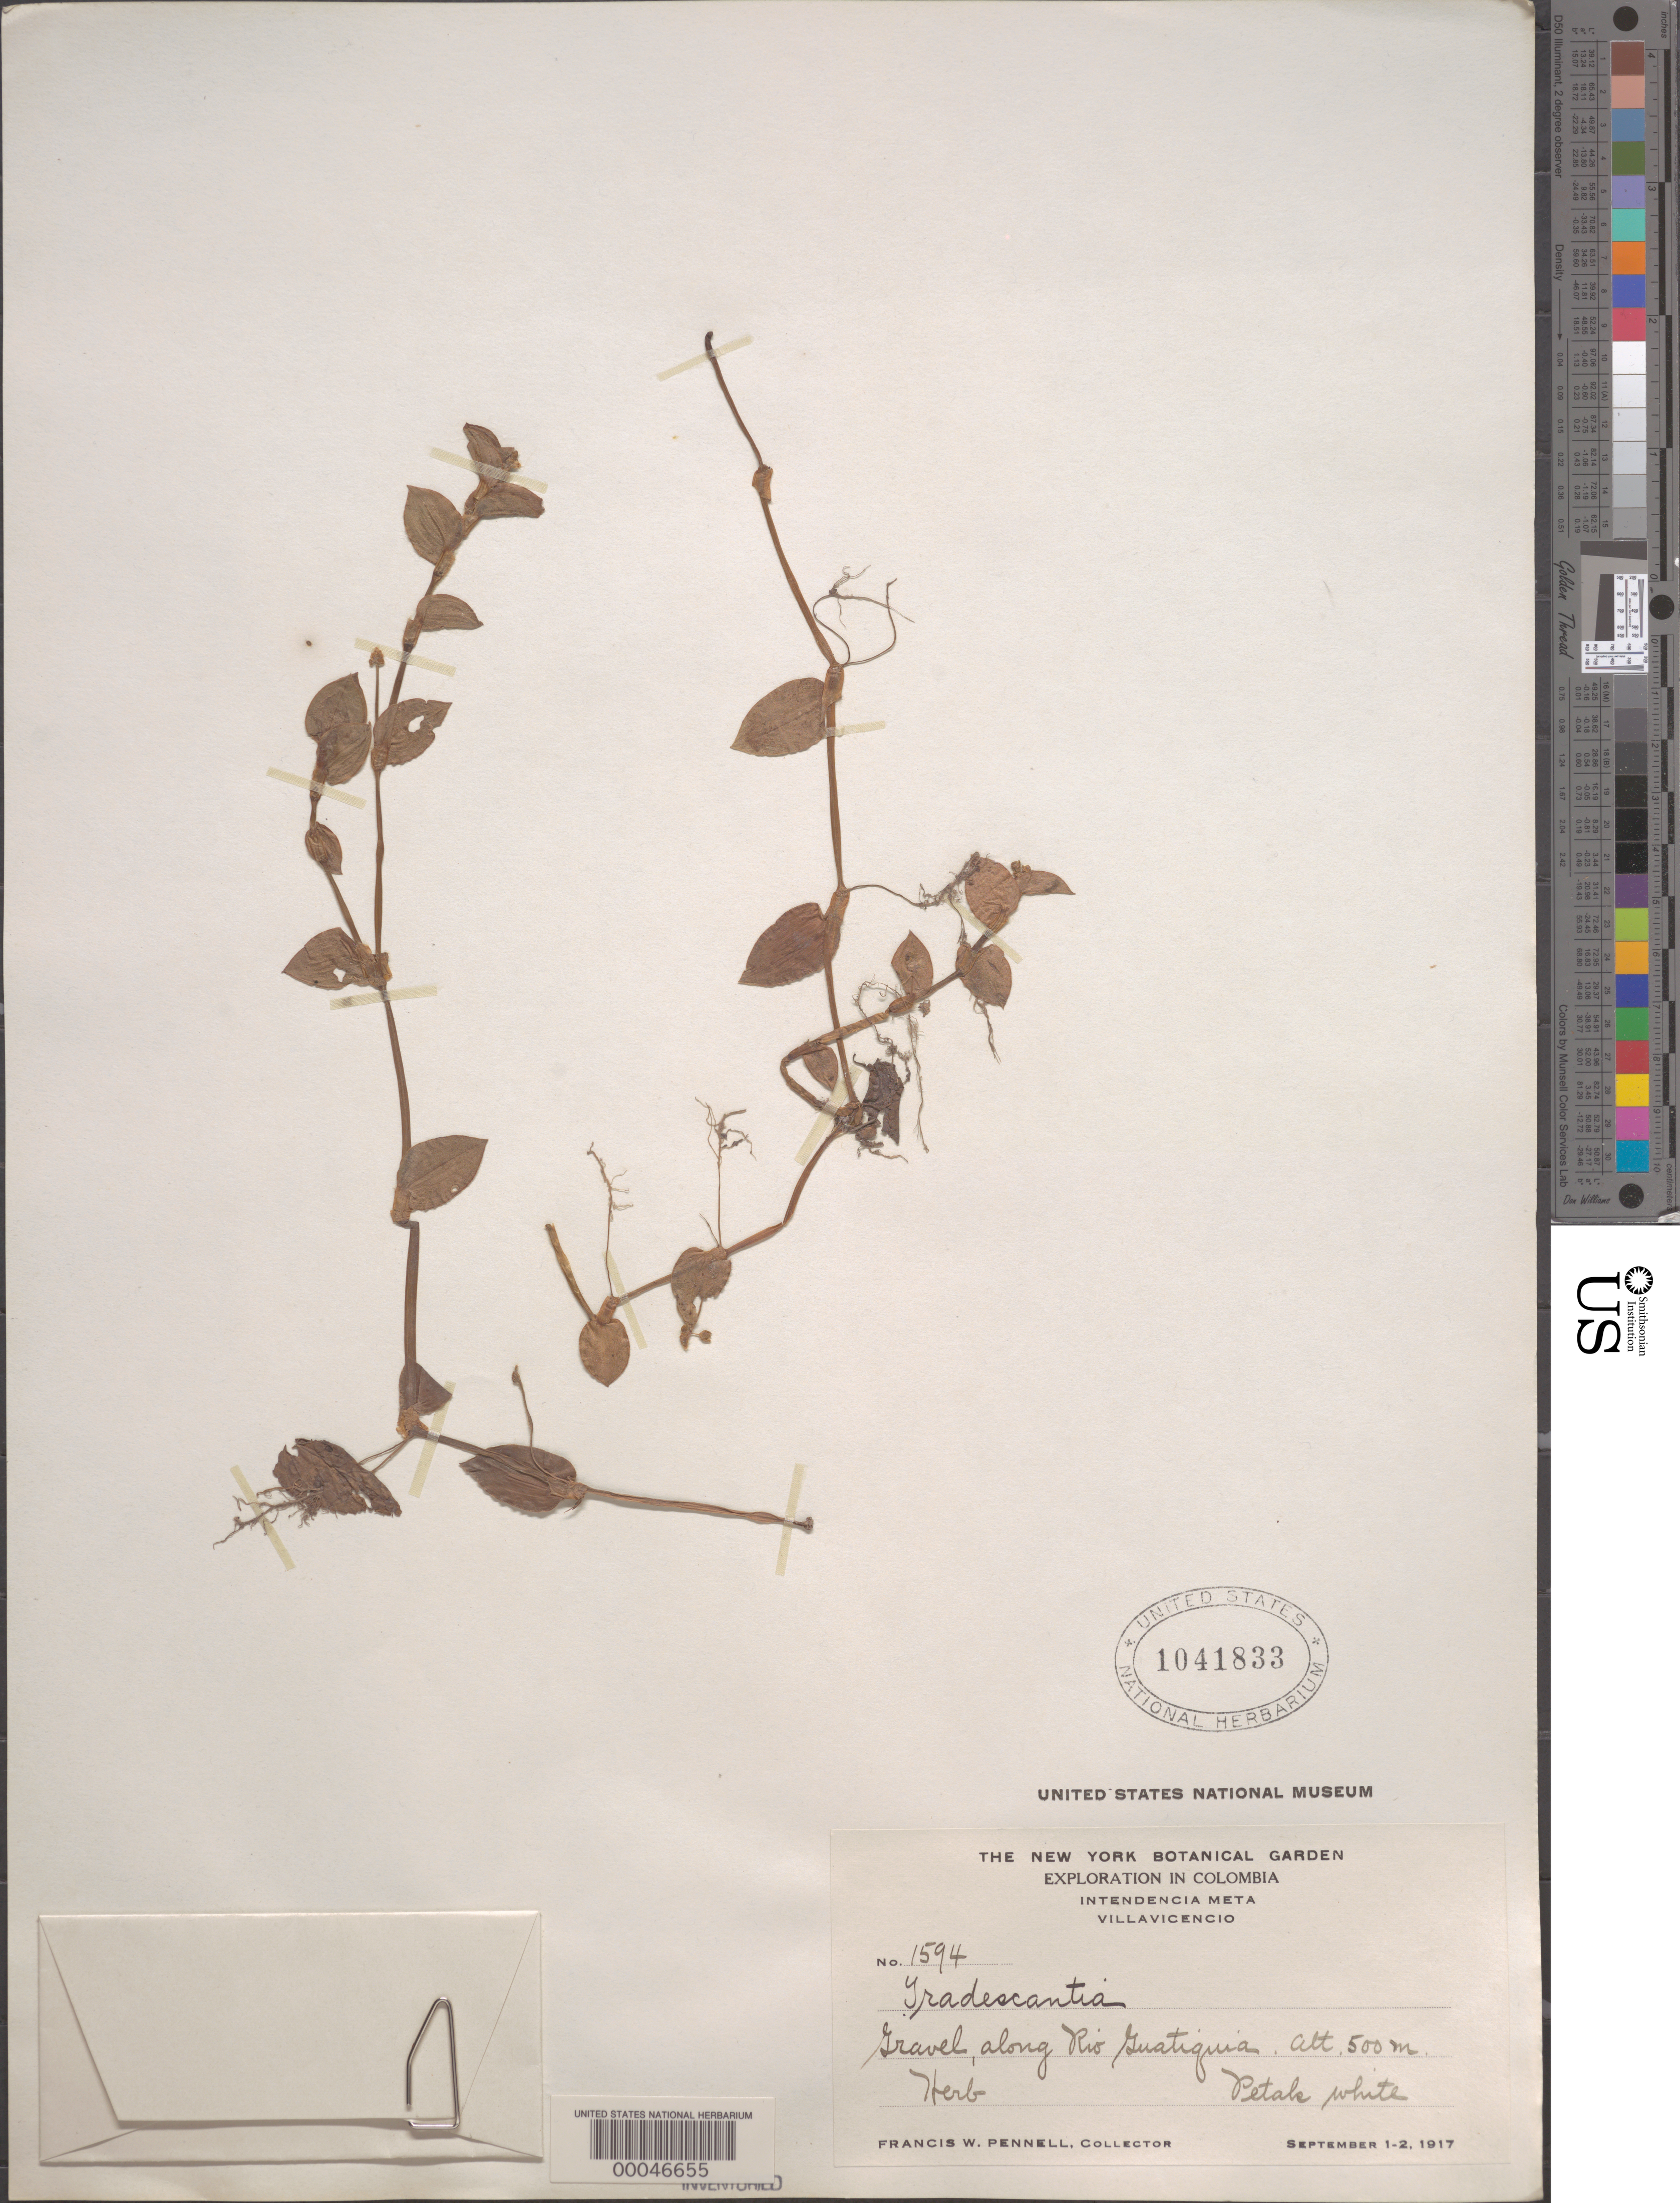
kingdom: Plantae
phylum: Tracheophyta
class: Liliopsida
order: Commelinales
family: Commelinaceae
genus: Callisia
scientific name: Callisia gracilis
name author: (Kunth) D.R. Hunt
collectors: F. W. Pennell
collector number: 1594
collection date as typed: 01 Sep 1917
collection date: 1917-09-01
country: Colombia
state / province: Meta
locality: Villa Vicencia, Rio Guatiquia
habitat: Gravel along river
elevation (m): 500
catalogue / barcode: US 1041833